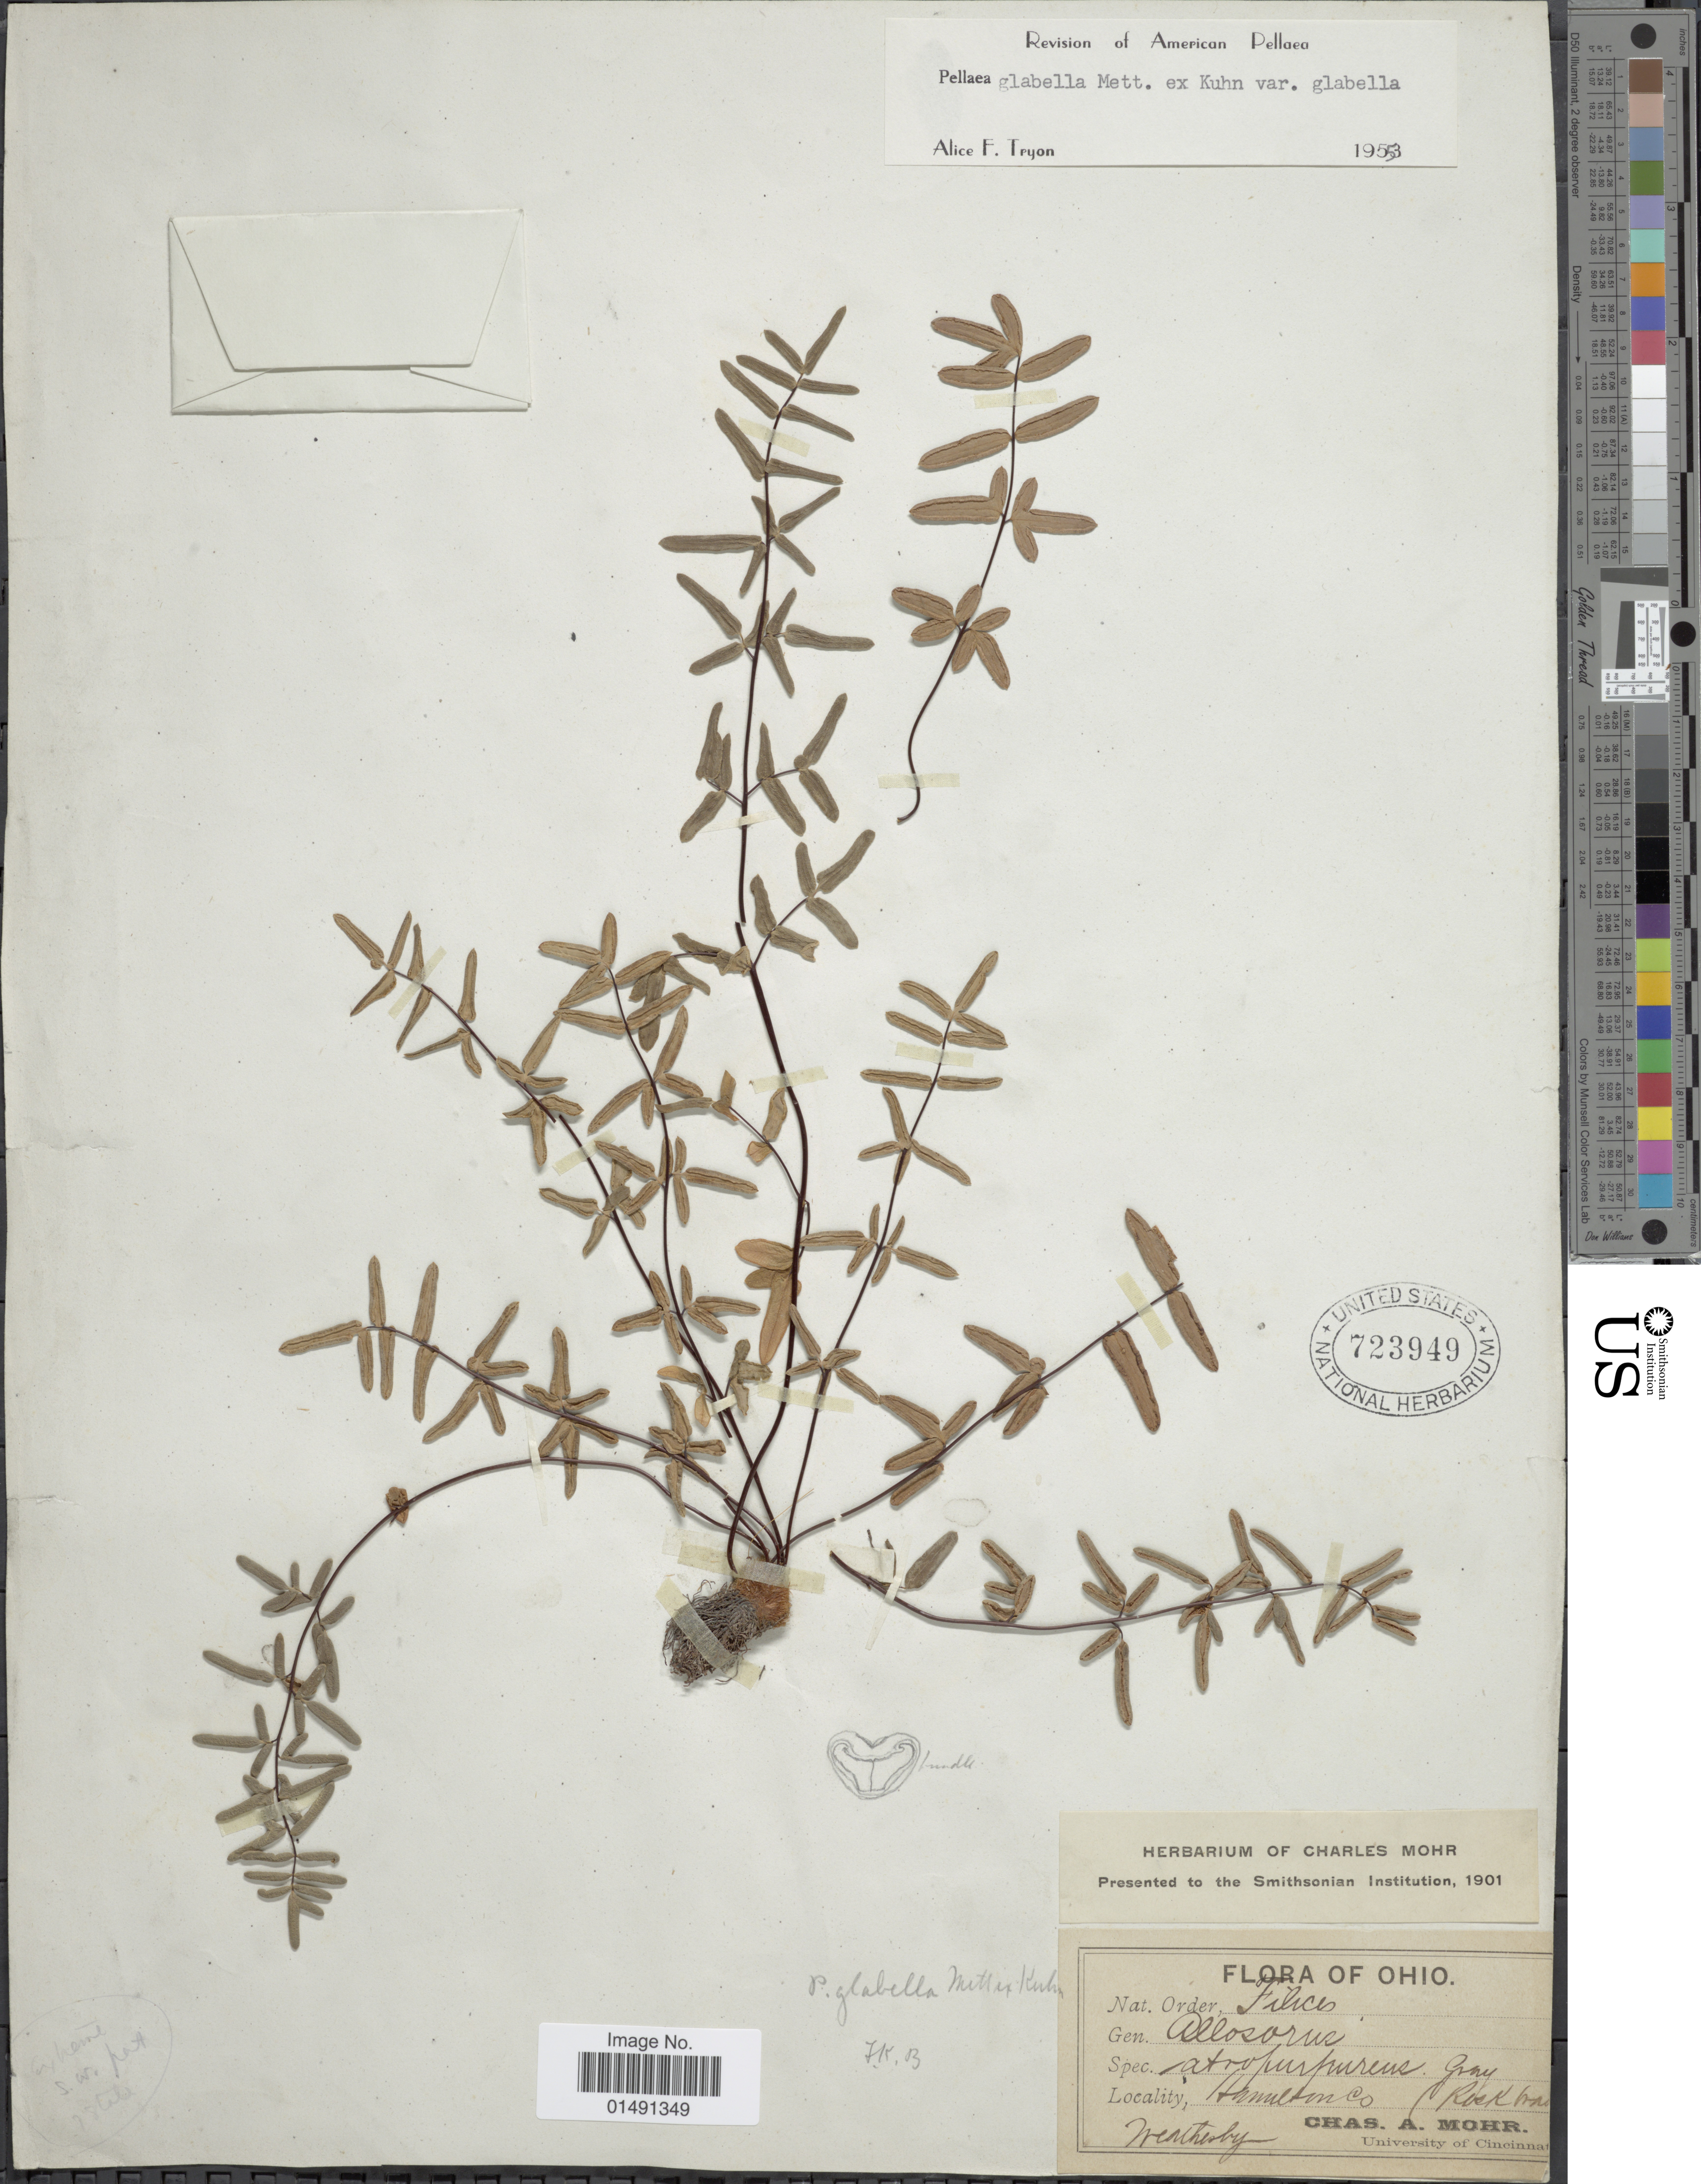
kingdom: Plantae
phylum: Tracheophyta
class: Polypodiopsida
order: Polypodiales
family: Pteridaceae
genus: Pellaea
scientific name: Pellaea glabella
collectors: C. T. Mohr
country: United States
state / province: Ohio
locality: Hamilton Co [illegible text]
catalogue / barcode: US 723949